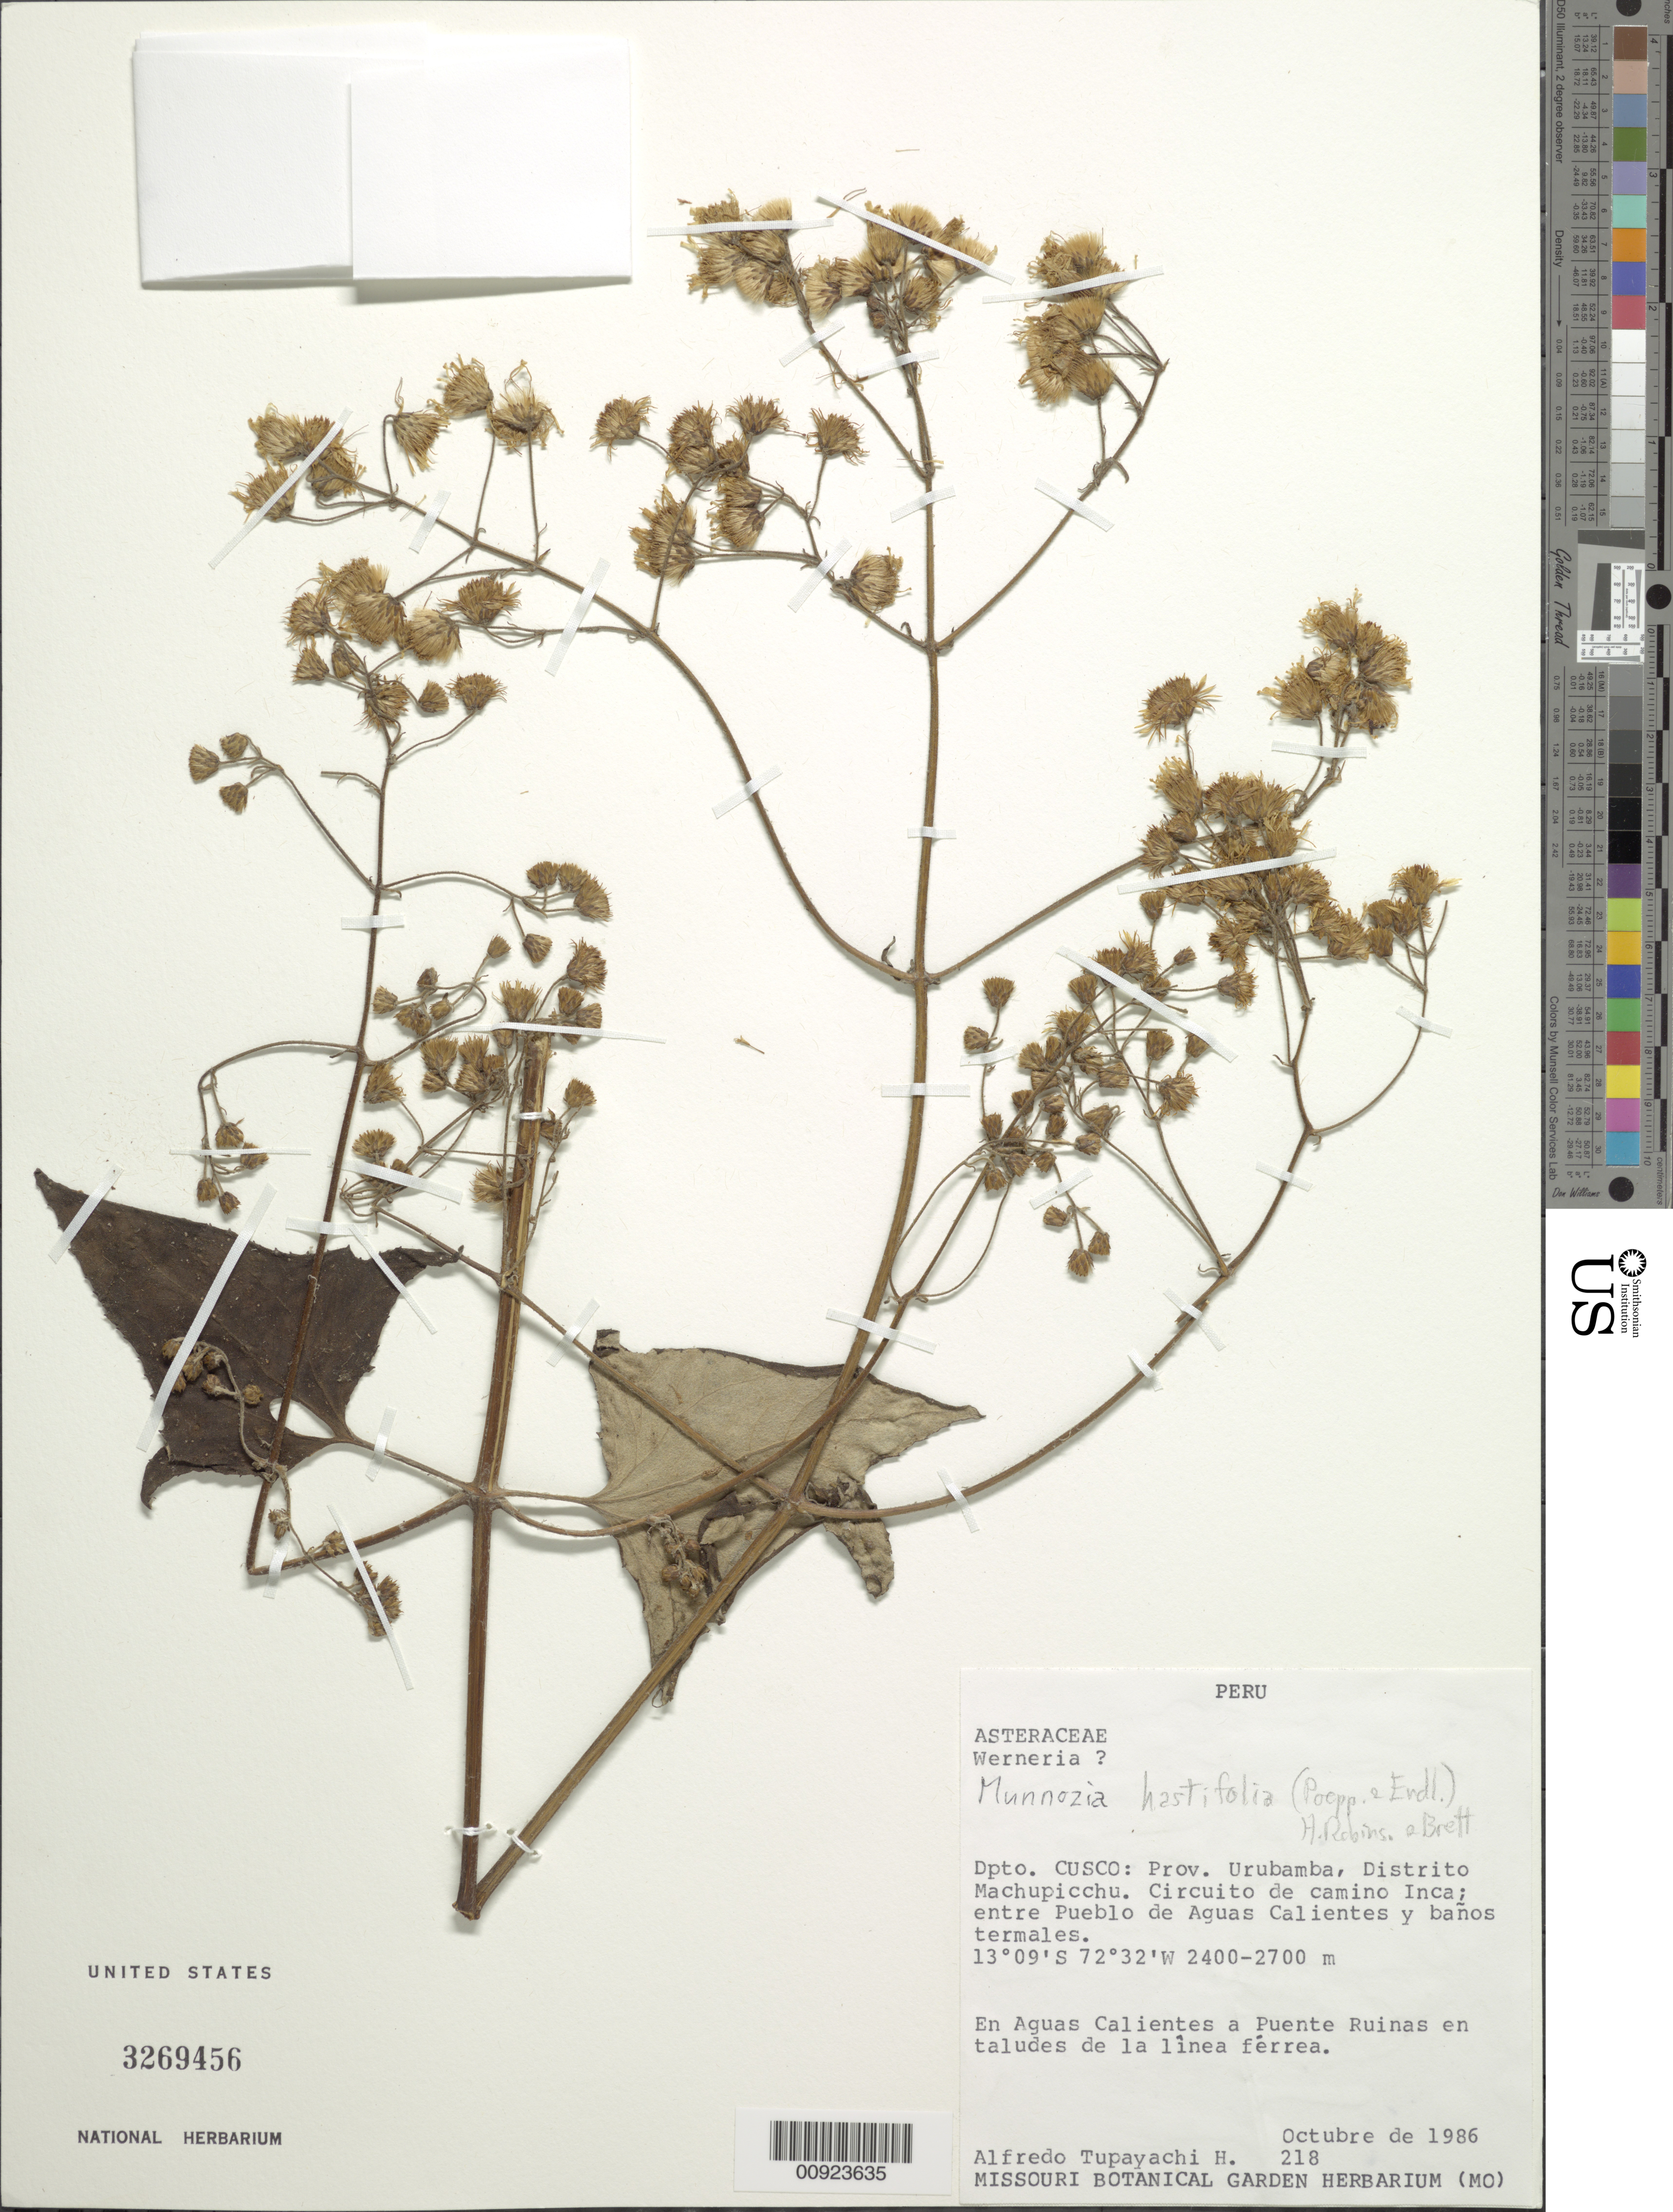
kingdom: Plantae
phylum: Tracheophyta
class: Magnoliopsida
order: Asterales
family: Asteraceae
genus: Munnozia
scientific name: Munnozia hastifolia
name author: (Poepp.) H. Rob. & Brettell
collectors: A. Tupayachi H.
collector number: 218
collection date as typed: October 1986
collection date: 1986-10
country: Peru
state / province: Cusco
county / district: Urubamba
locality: Dist. Machupicchu. Circuito de camino Inca; entre Pueblo de Aguas Calientes y banos termales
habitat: En Aguas calientes a Puente Ruinas en taludes de la linea ferrea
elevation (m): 2400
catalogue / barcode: US 3269456